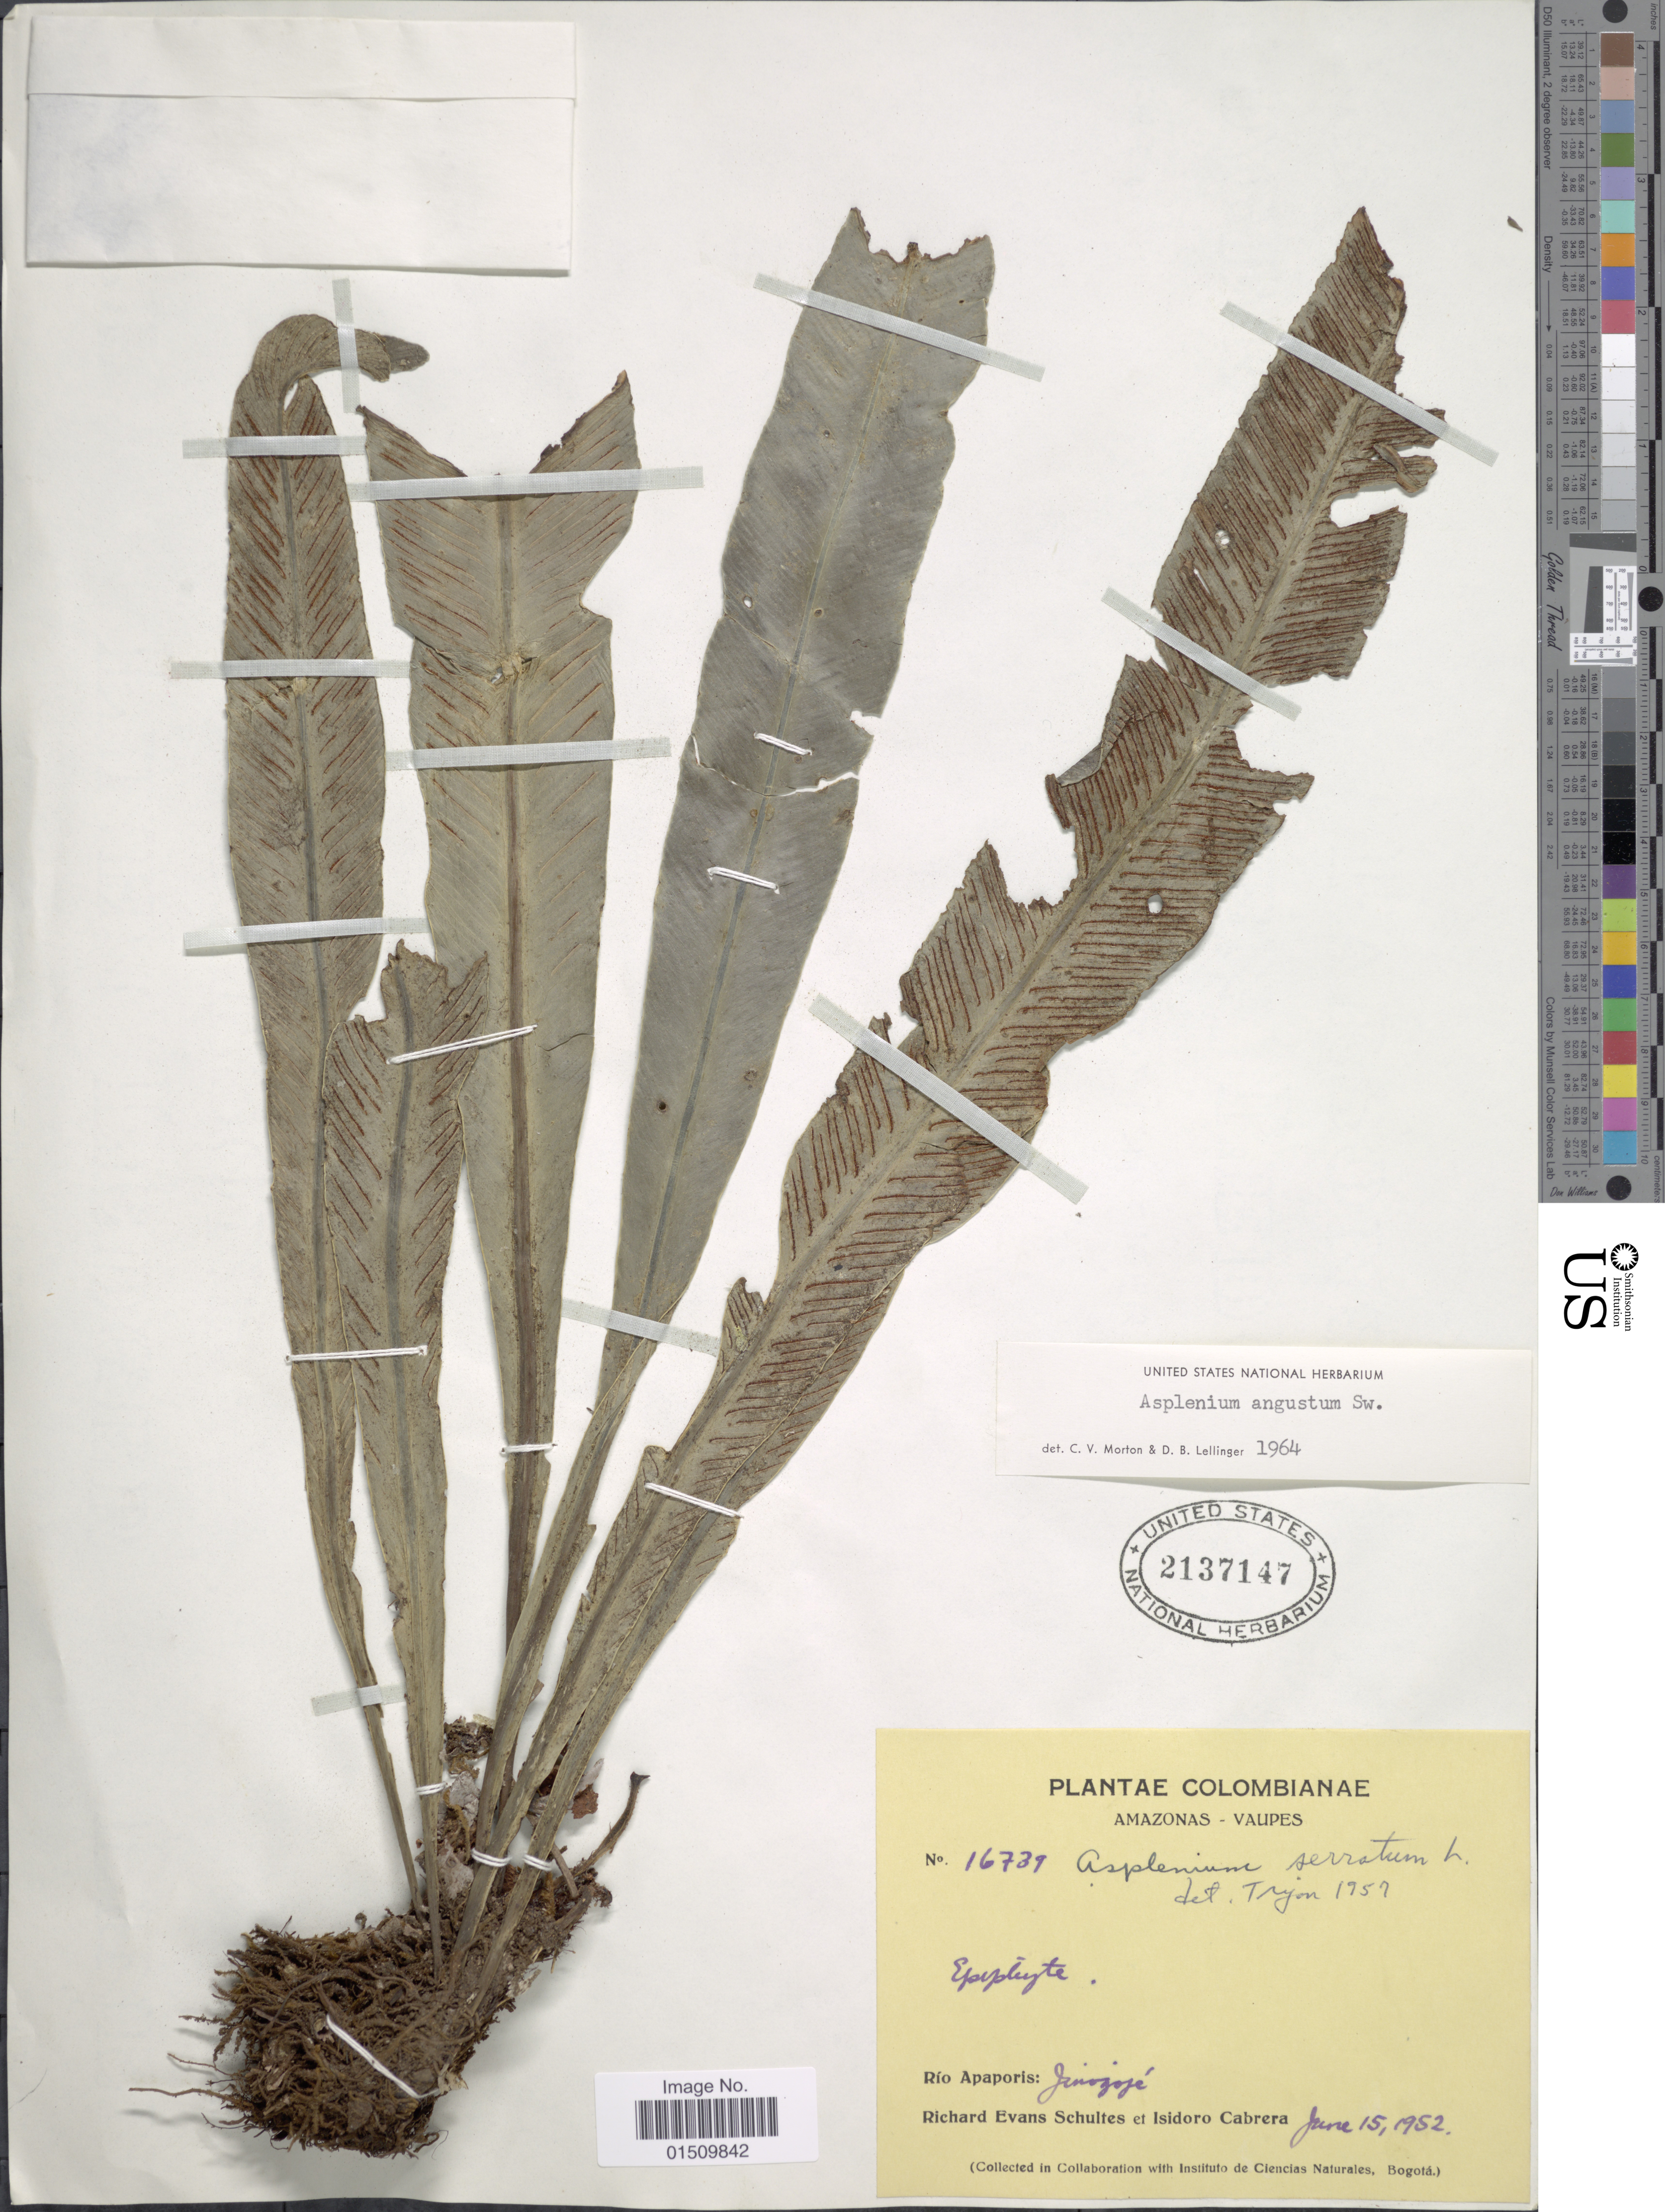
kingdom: Plantae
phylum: Tracheophyta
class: Polypodiopsida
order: Polypodiales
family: Aspleniaceae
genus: Asplenium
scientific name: Asplenium angustum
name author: Sw.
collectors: R. E. Schultes & I. Cabrera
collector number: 16739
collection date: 1952-06-15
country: Colombia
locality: Colombianae, Amazonas-Vaupes, Rio Apaporis. Jinogoje.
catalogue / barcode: US 2137147